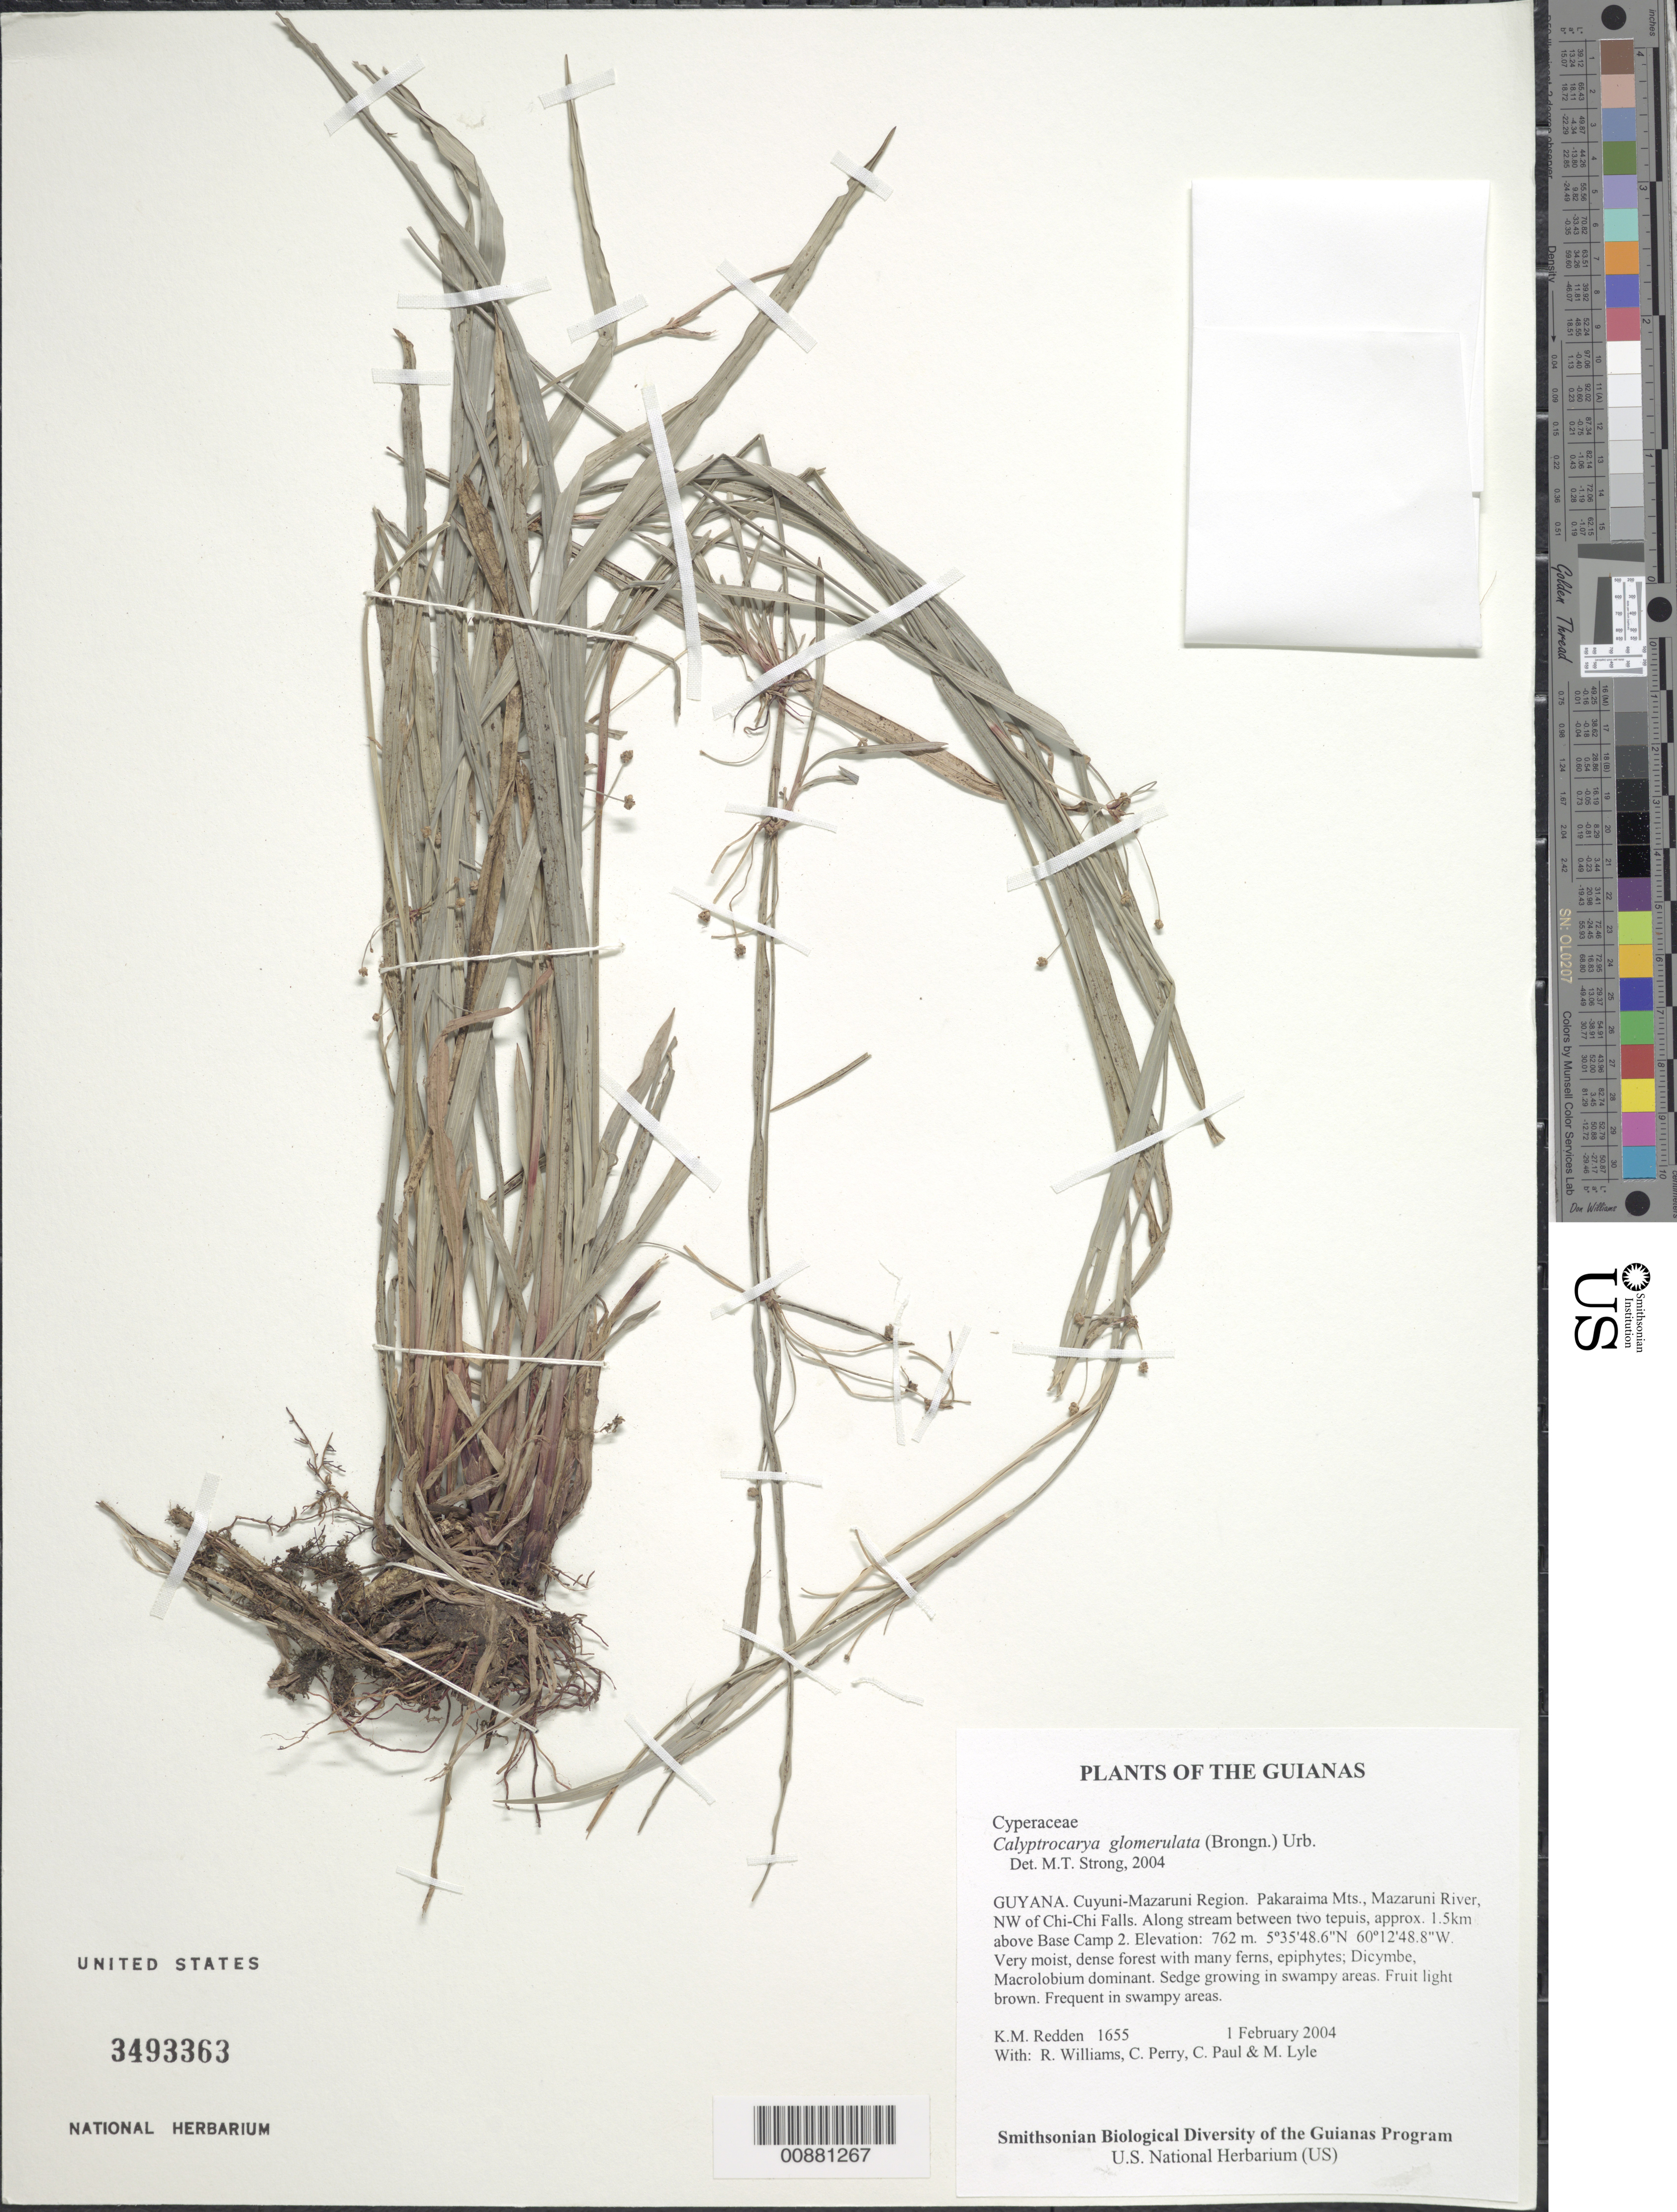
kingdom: Plantae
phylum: Tracheophyta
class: Liliopsida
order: Poales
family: Cyperaceae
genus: Calyptrocarya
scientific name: Calyptrocarya glomerulata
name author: (Brongn.) Urb.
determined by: Strong, M. T., (US), Smithsonian Institution - National Museum of Natural History (UNITED STATES)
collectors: K. M. Redden, R. Williams, C. Perry, C. Paul & M. Lyle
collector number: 1655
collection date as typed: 1 February 2004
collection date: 2004-02-01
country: Guyana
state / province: Cuyuni-Mazaruni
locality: Pakaraima Mts., Mazaruni River, NW of Chi-Chi Falls. Along stream between two tepuis, approx. 1.5km above Base Camp 2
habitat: Very moist, dense forest with many ferns, epiphytes; Dicymbe, Macrolobium dominant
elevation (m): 762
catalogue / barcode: US 3493363